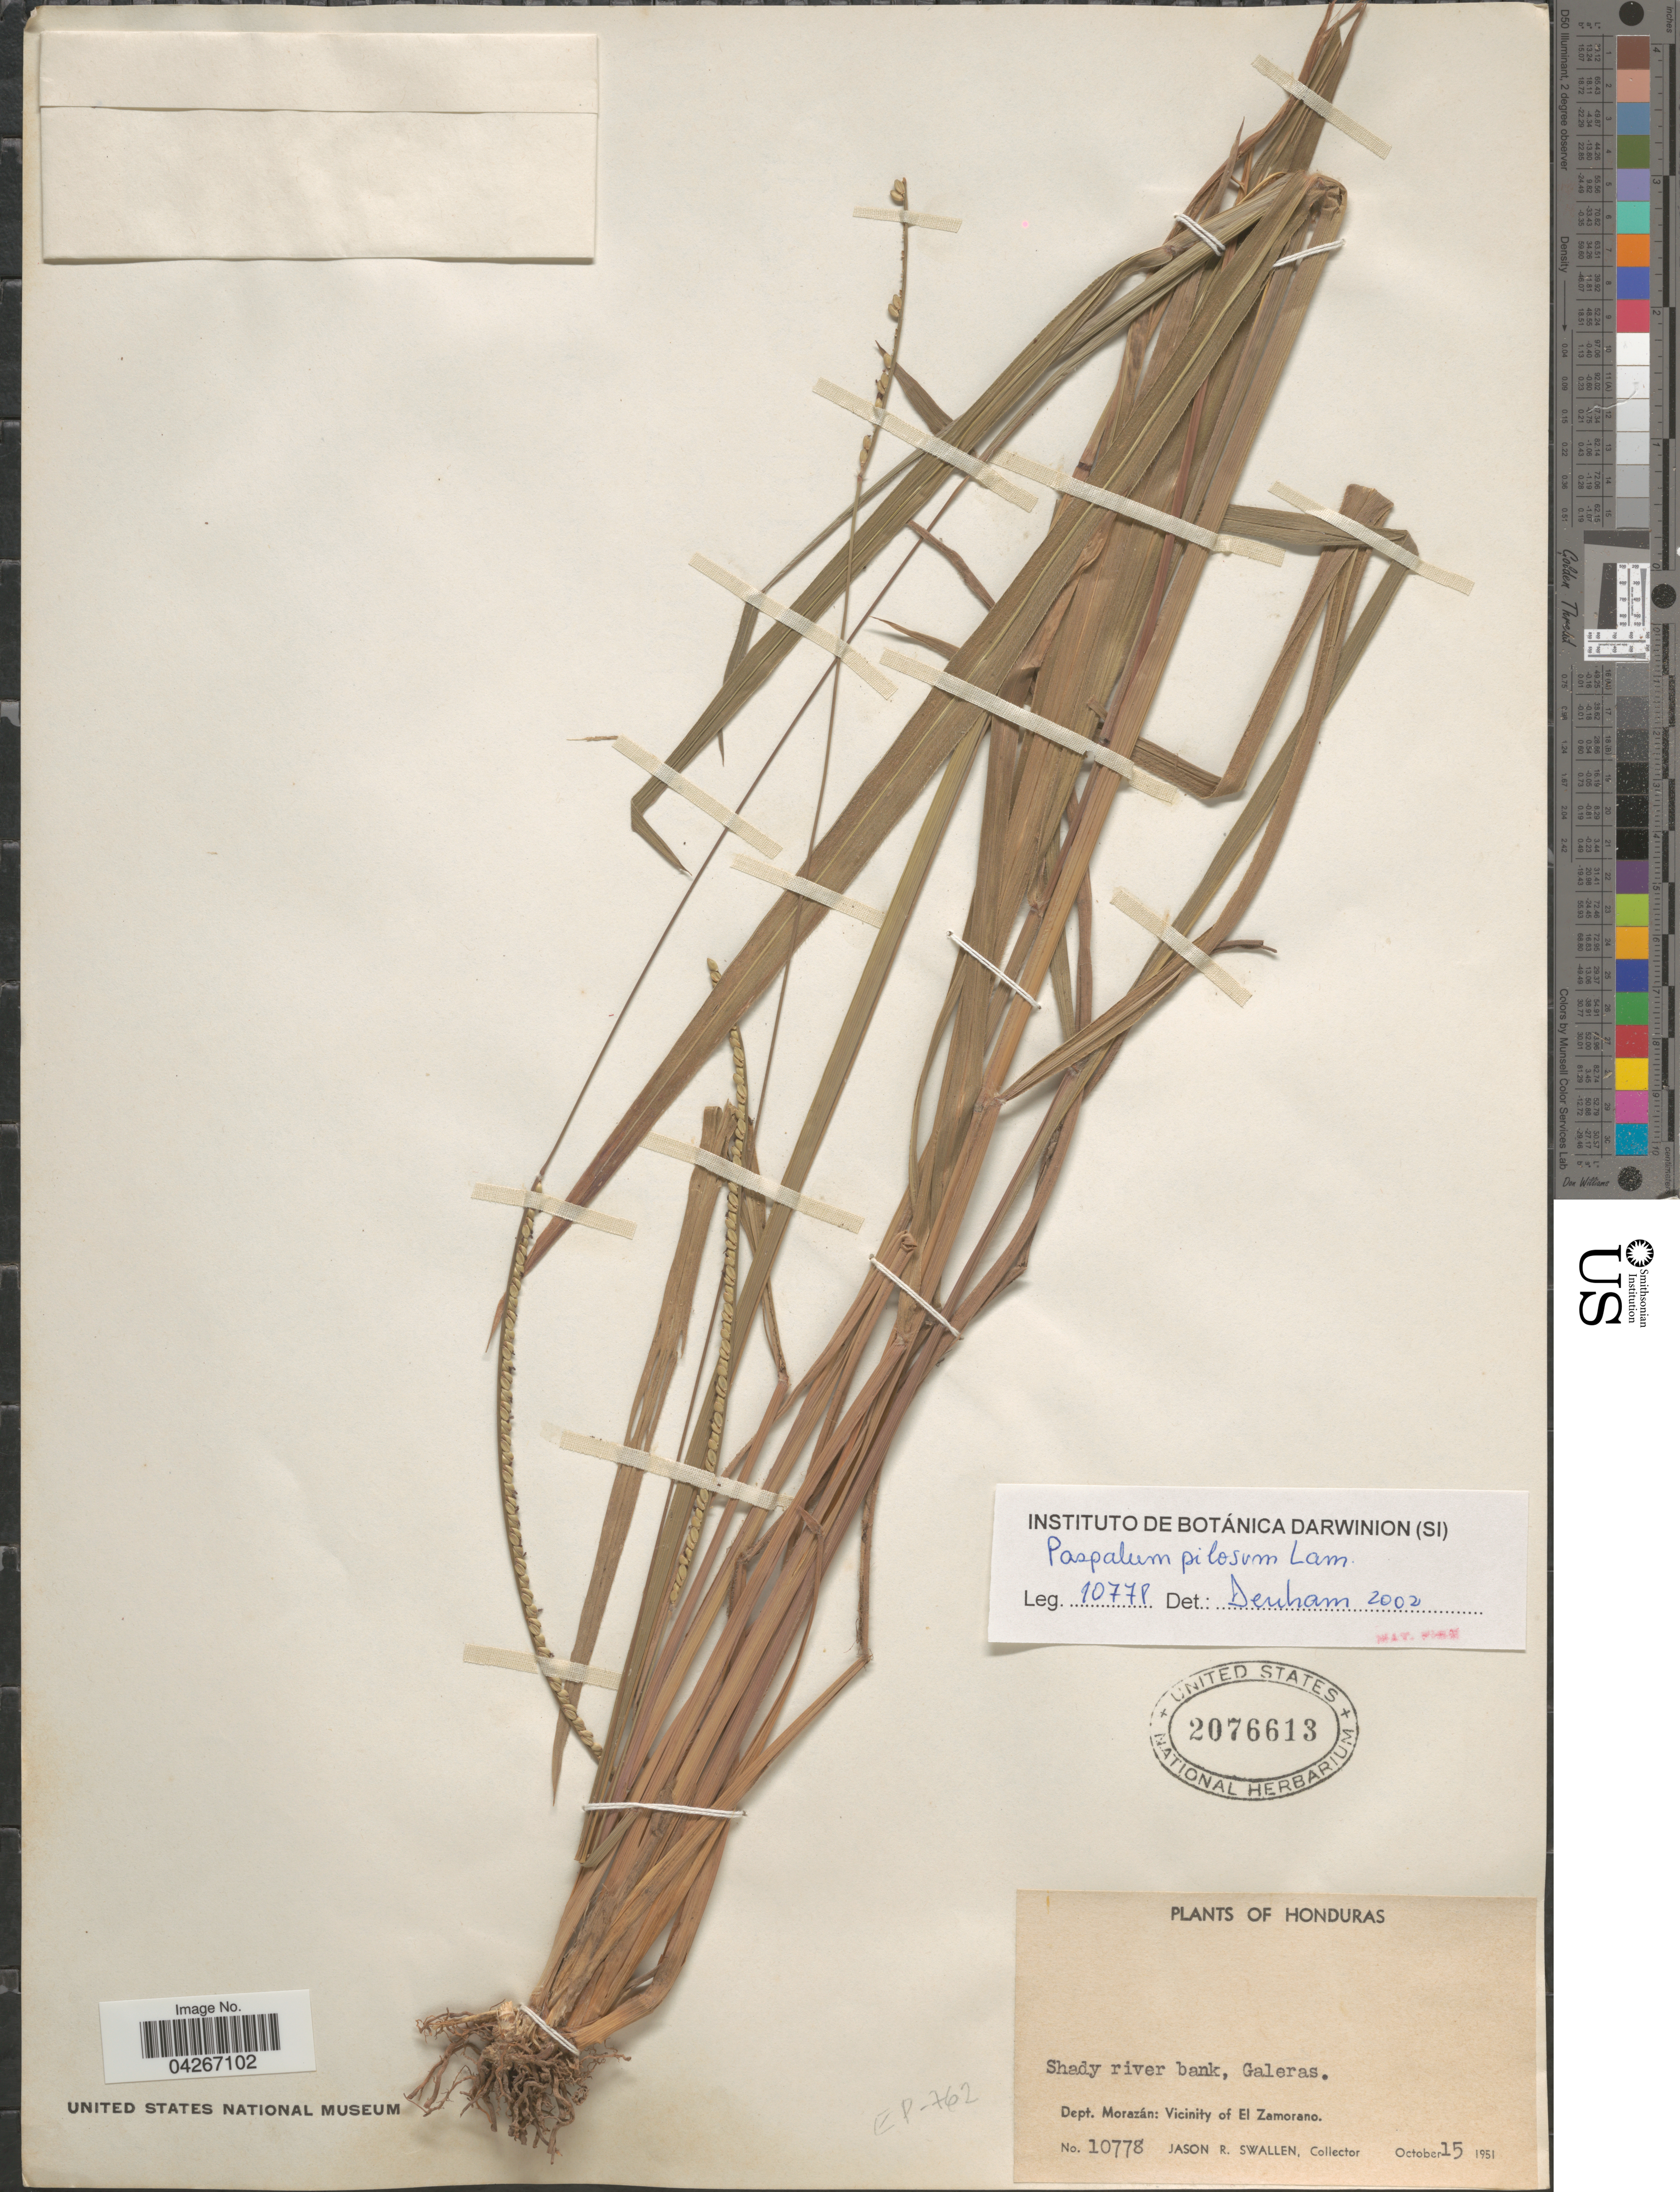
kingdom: Plantae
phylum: Tracheophyta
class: Liliopsida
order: Poales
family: Poaceae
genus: Paspalum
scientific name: Paspalum pilosum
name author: Lam.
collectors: J. R. Swallen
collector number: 10778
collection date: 1951-10-15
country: Honduras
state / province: Fco. Morazán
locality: Dept. Morazán: Vicinity of El Zamorano.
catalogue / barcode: US 2076613